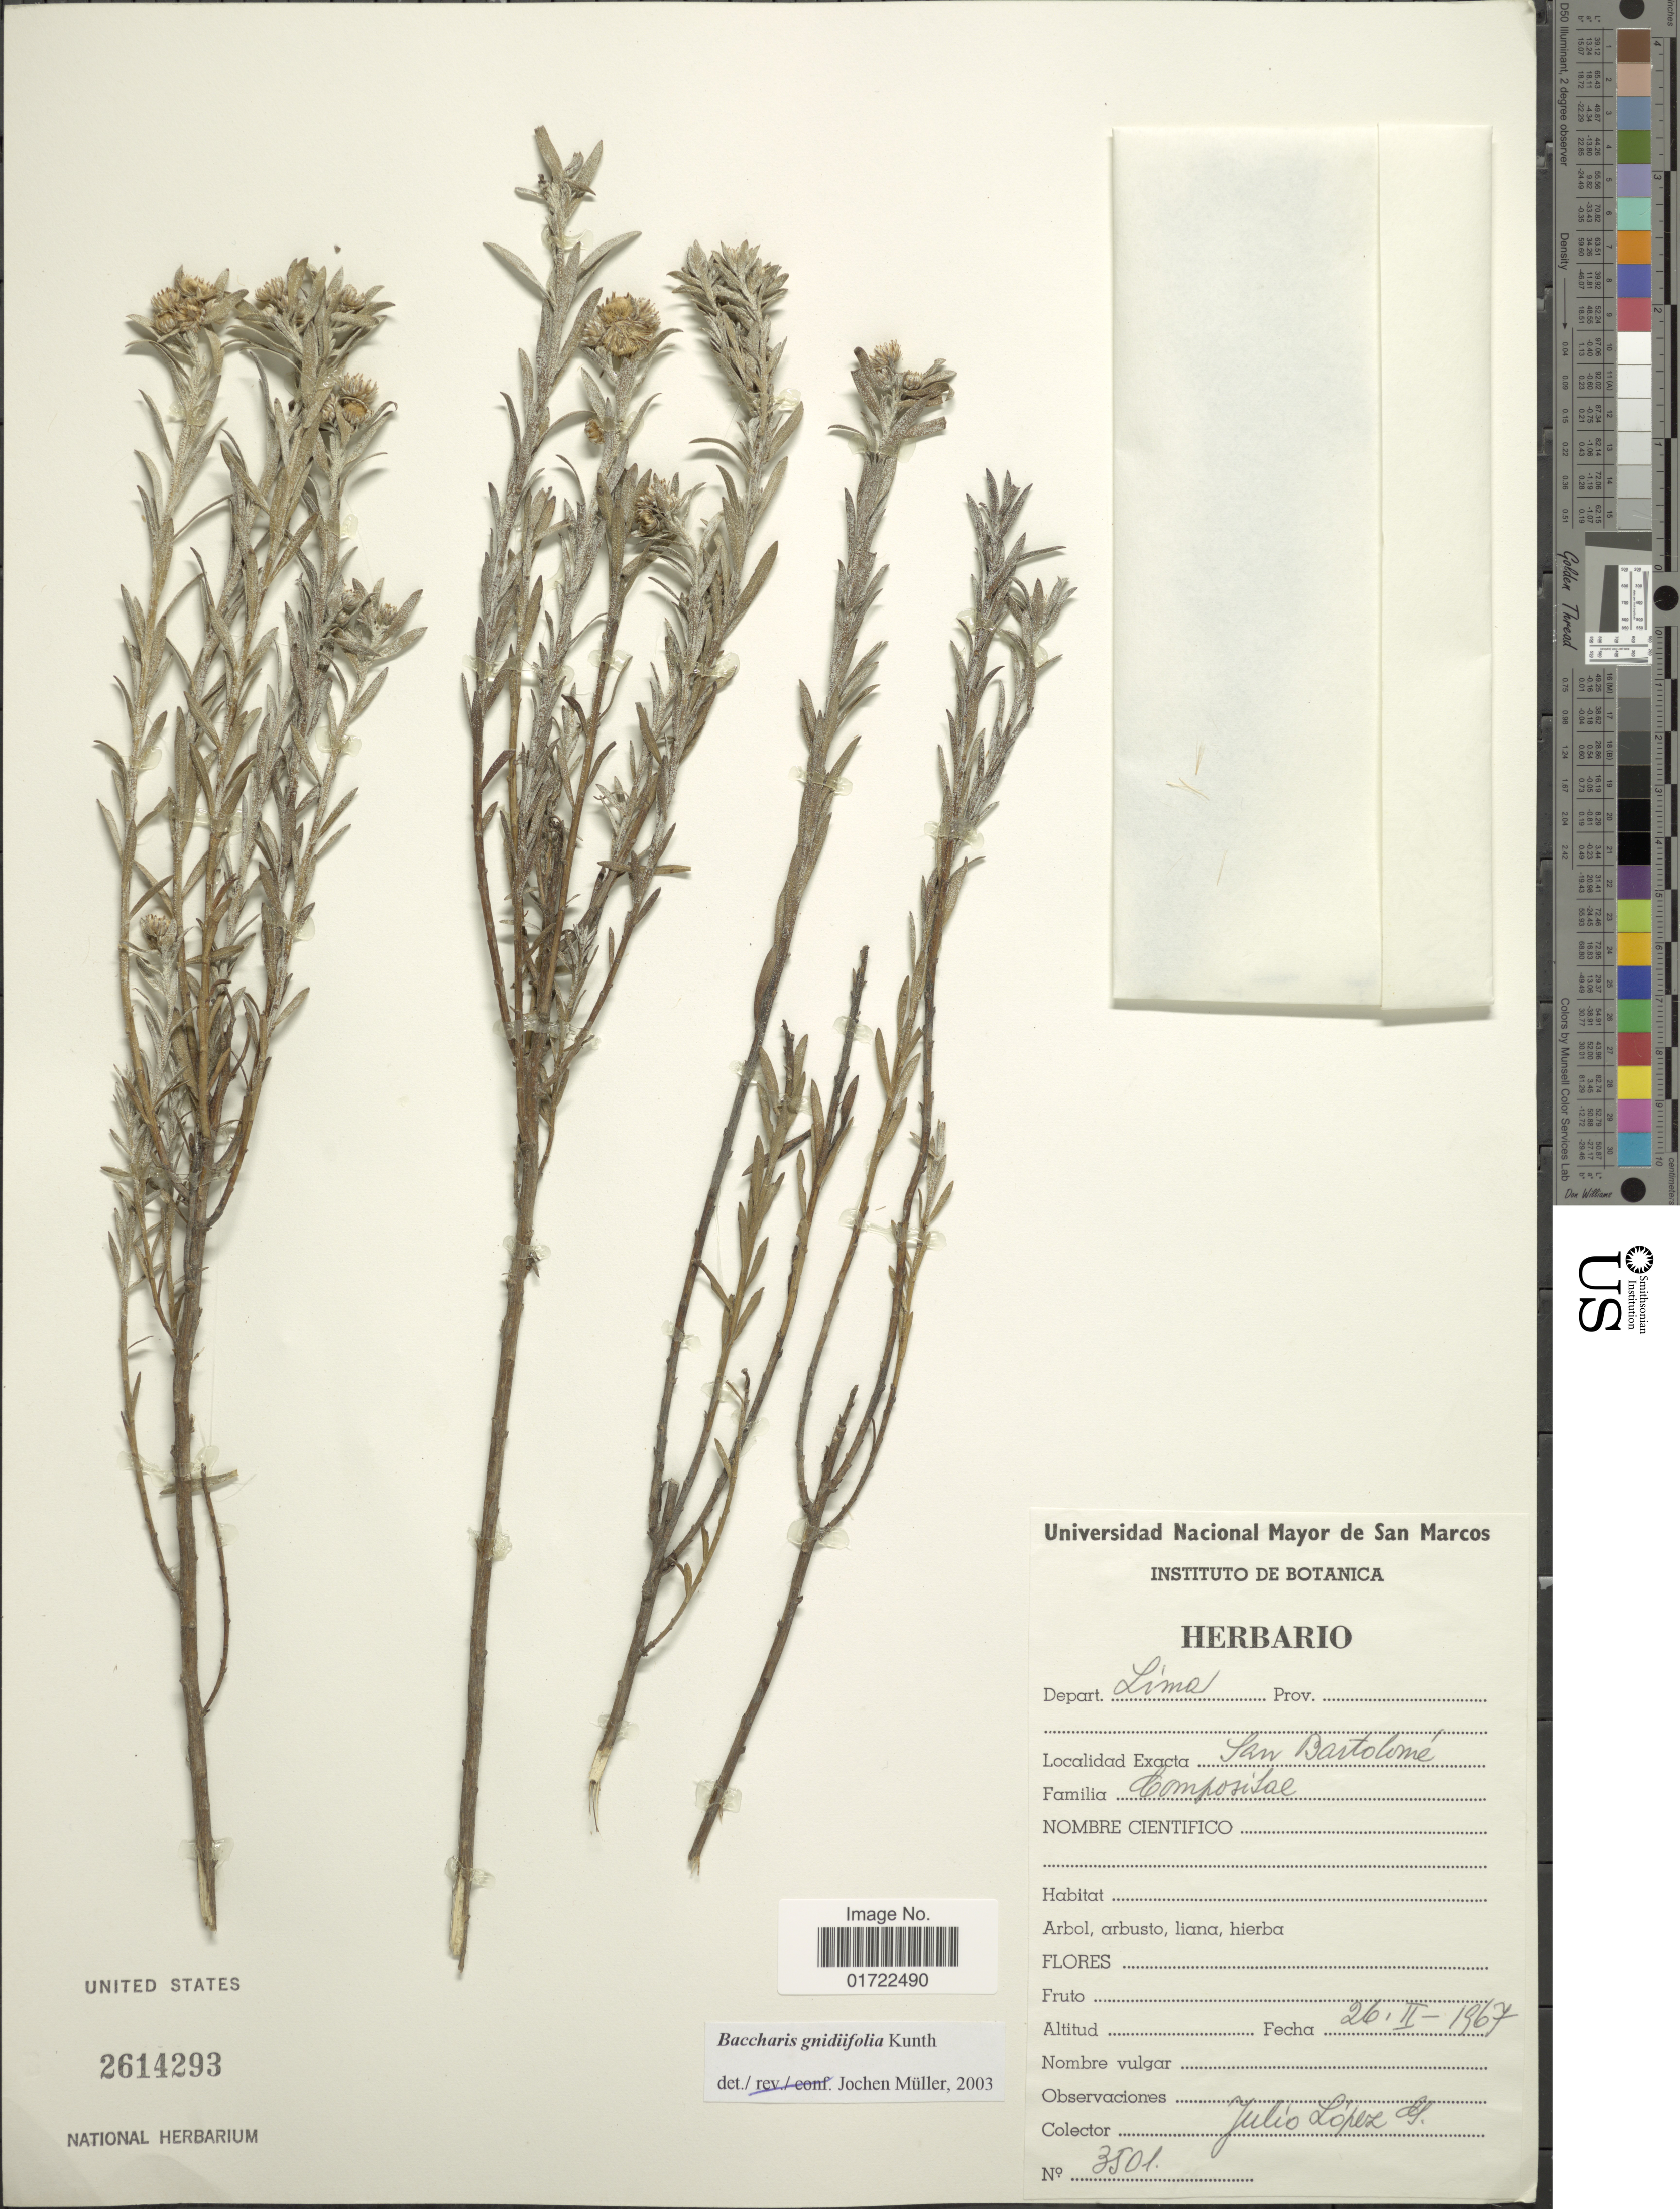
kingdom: Plantae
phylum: Tracheophyta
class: Magnoliopsida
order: Asterales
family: Asteraceae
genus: Baccharis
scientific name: Baccharis gnidiifolia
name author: Kunth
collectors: J. López G.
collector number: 3501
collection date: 1967-02-26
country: Peru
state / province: Lima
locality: San Bartolome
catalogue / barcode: US 2614293